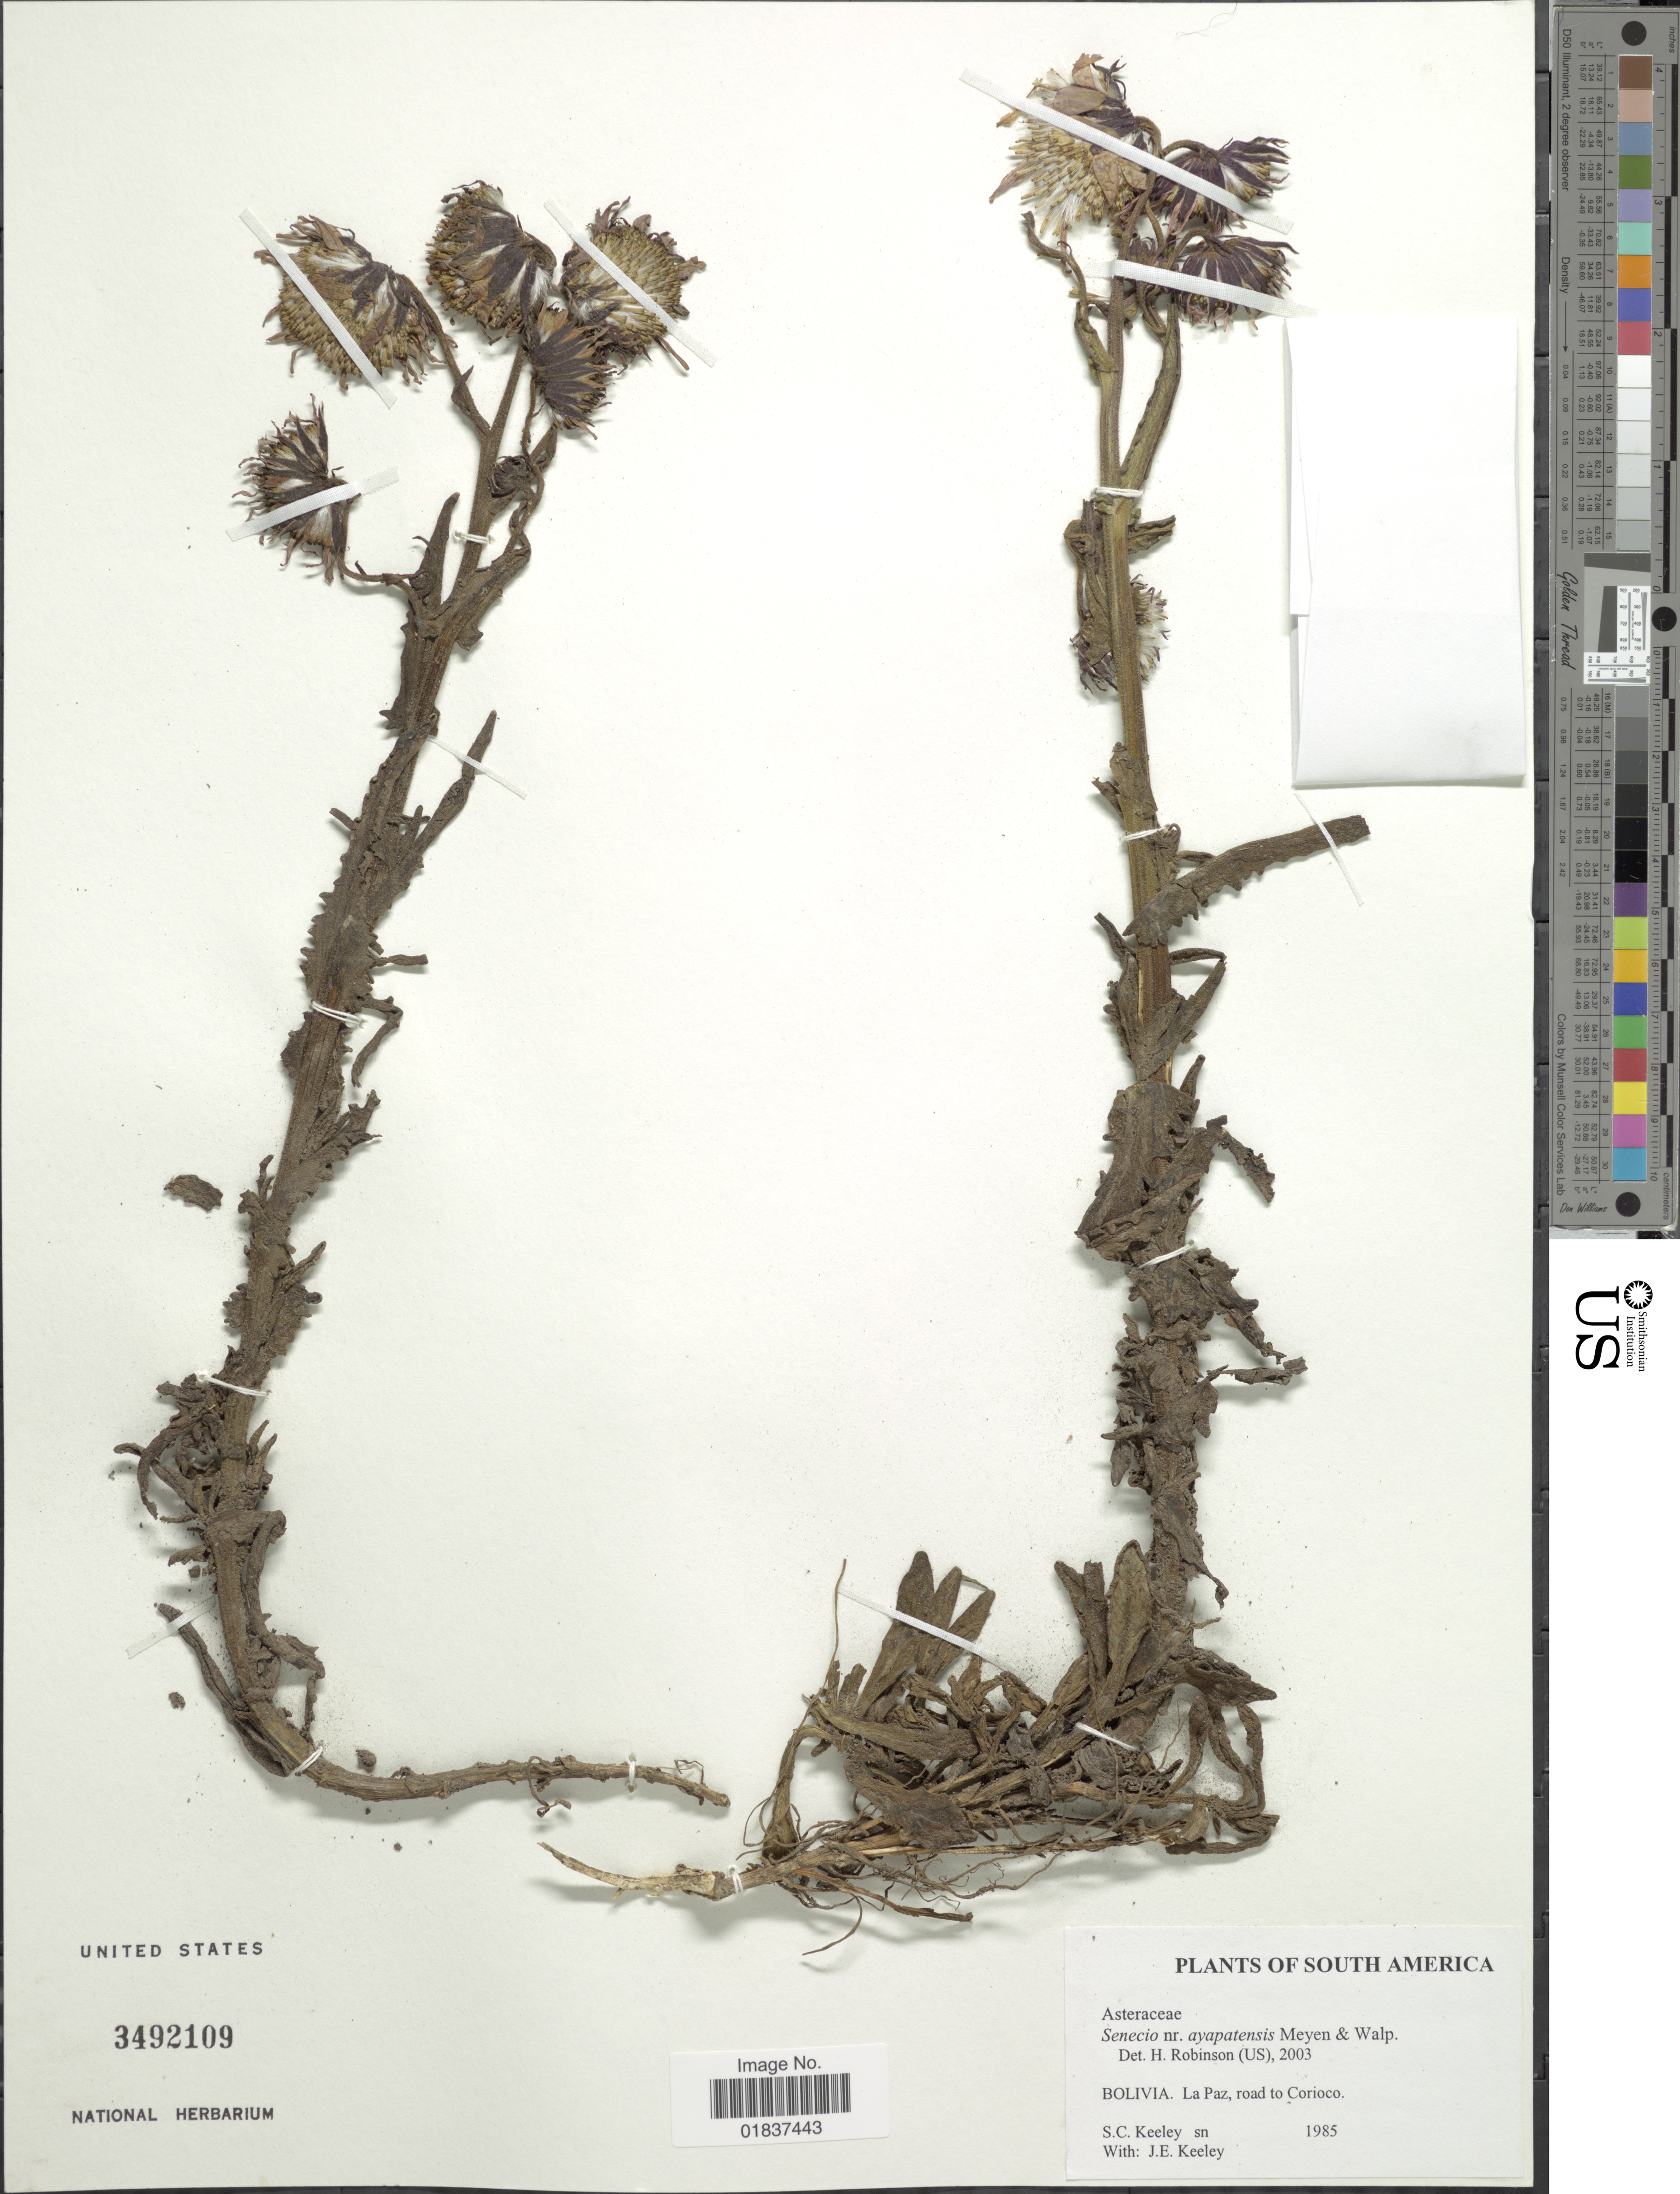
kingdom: Plantae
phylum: Tracheophyta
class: Magnoliopsida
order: Asterales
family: Asteraceae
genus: Senecio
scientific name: Senecio ayapatensis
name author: Sch. Bip.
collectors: S. C. Keeley & J. E. Keeley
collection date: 1985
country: Bolivia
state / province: La Paz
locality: La Paz, road to Corioco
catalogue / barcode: US 3492109